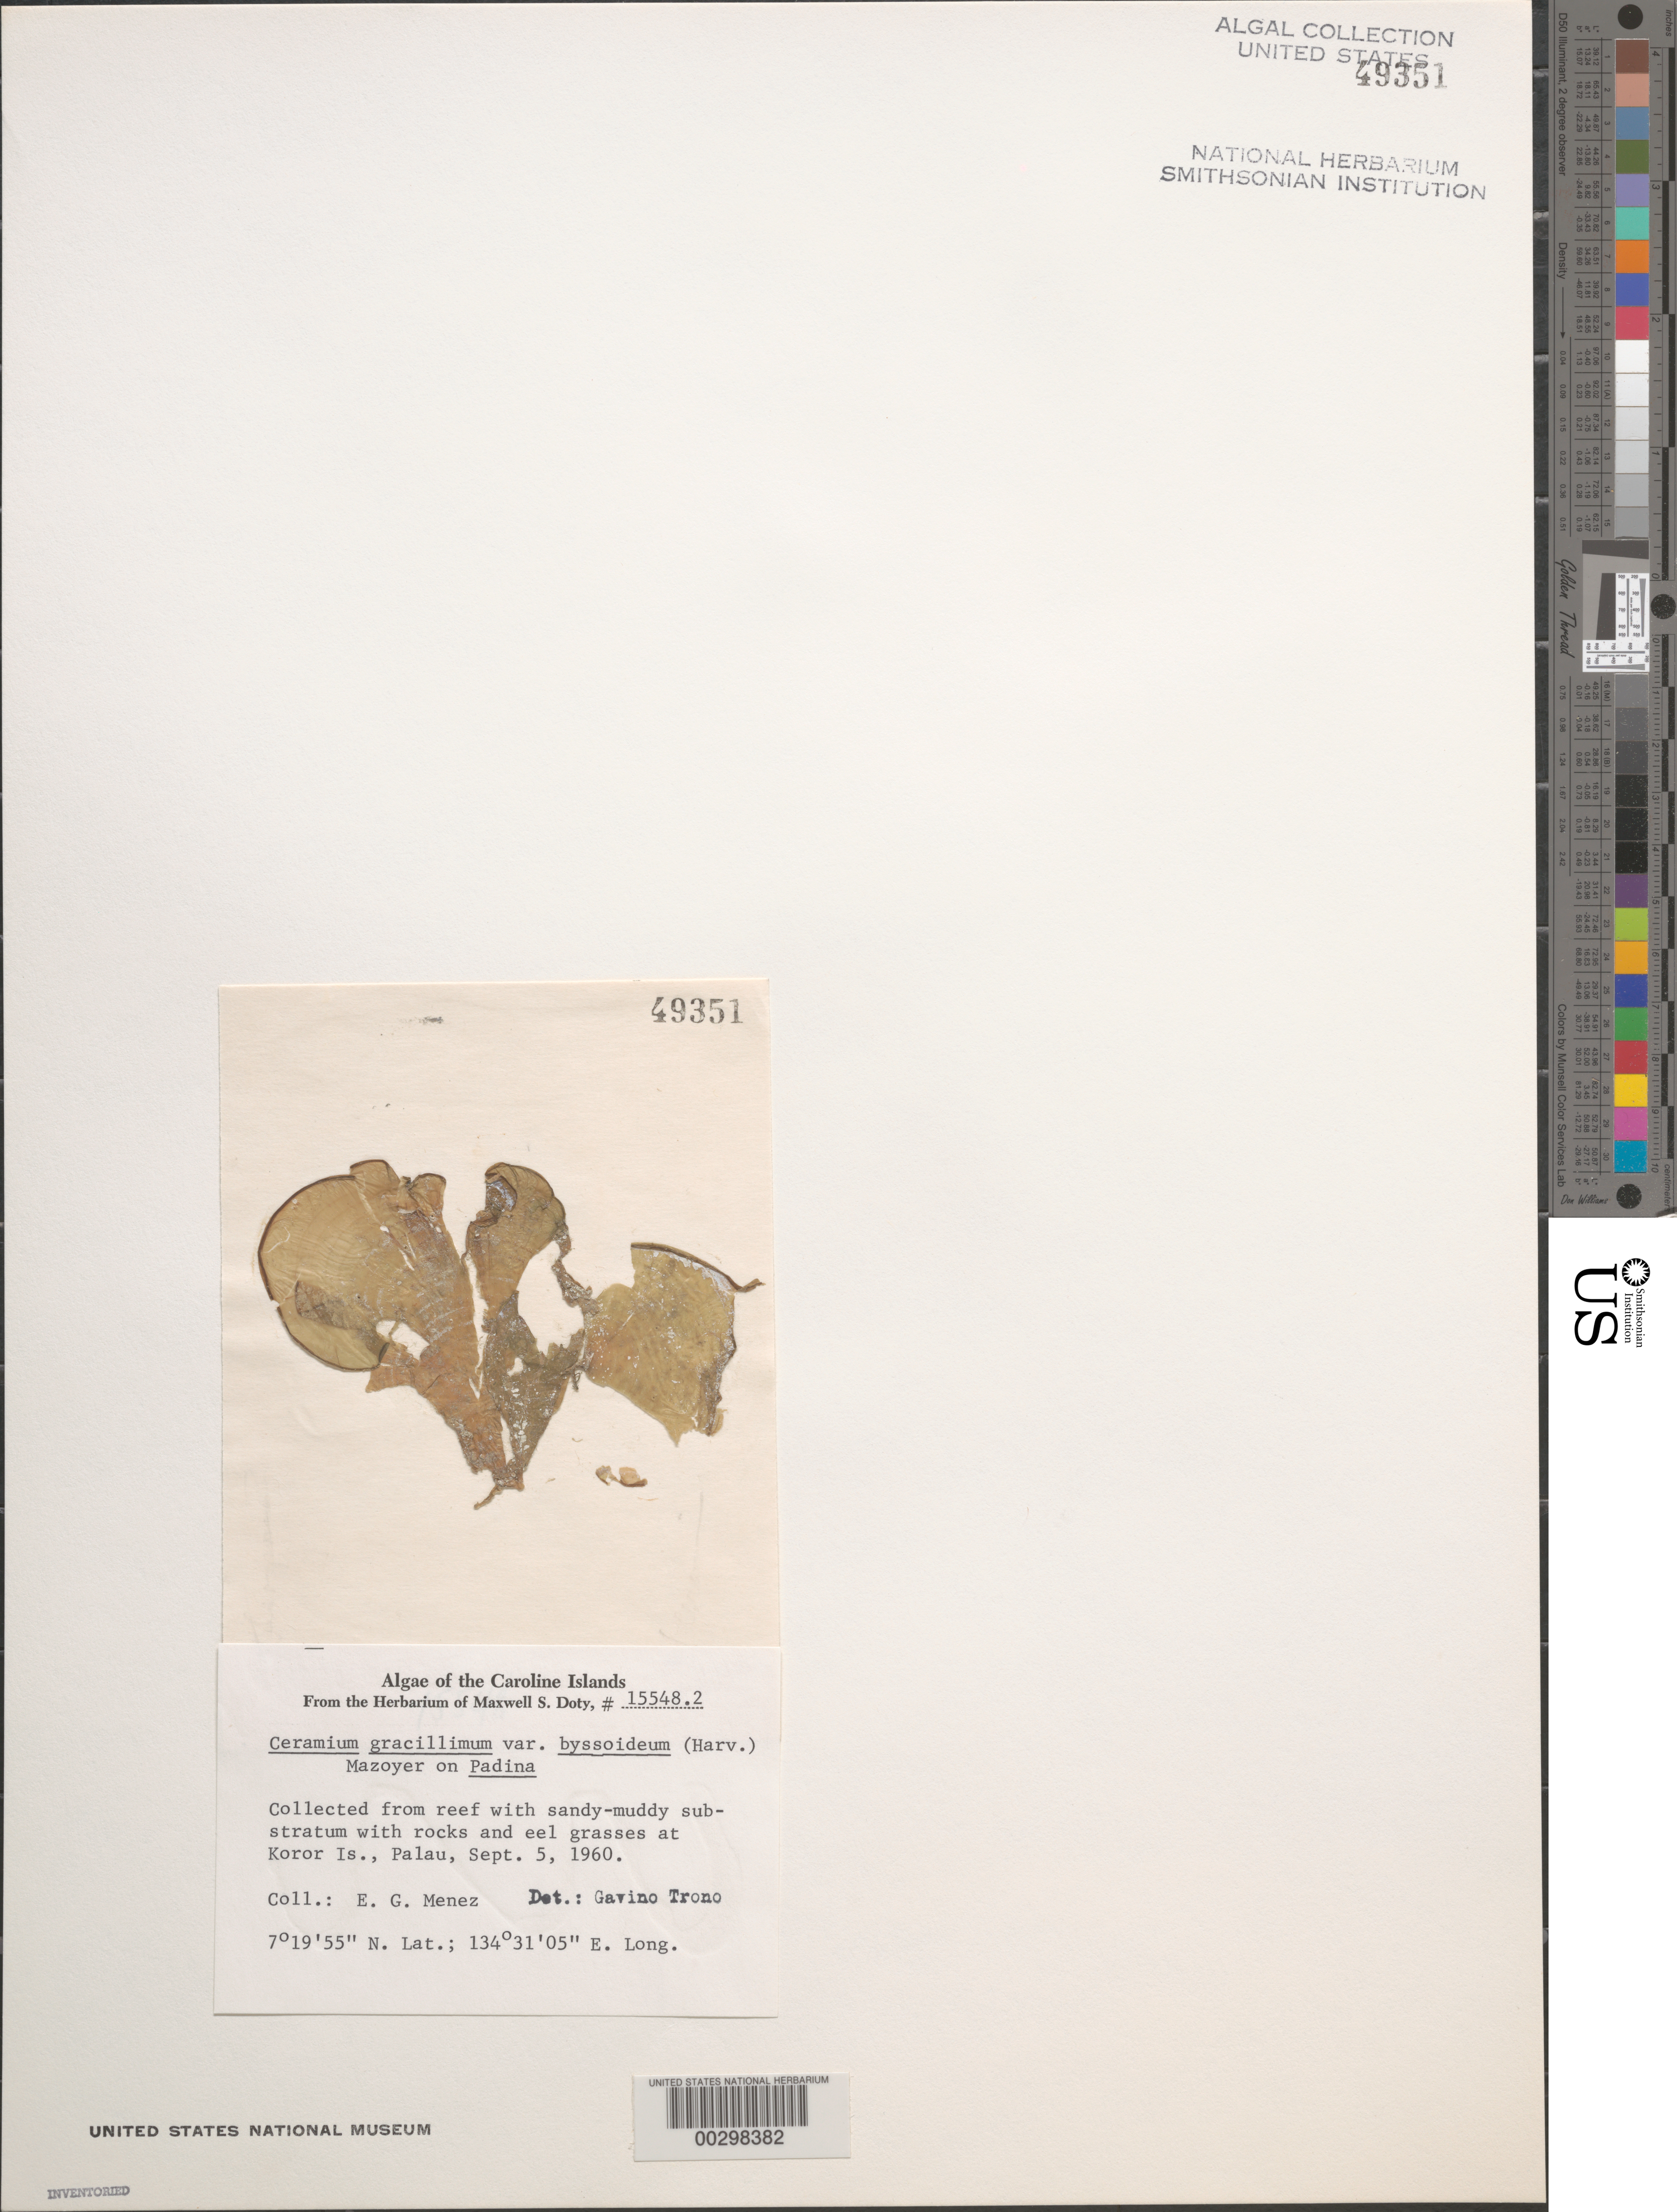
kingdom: Plantae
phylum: Rhodophyta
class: Florideophyceae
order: Ceramiales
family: Ceramiaceae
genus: Ceramium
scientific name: Ceramium gracillimum var. byssoideum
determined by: Trono, Gavino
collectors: Meñez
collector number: MSD 15548.2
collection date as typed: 05 Sep 1960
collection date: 1960-09-05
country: Palau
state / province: Koror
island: Oreor (Koror)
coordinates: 7 19' 55" N, 134 31' 05" E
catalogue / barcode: US 49351